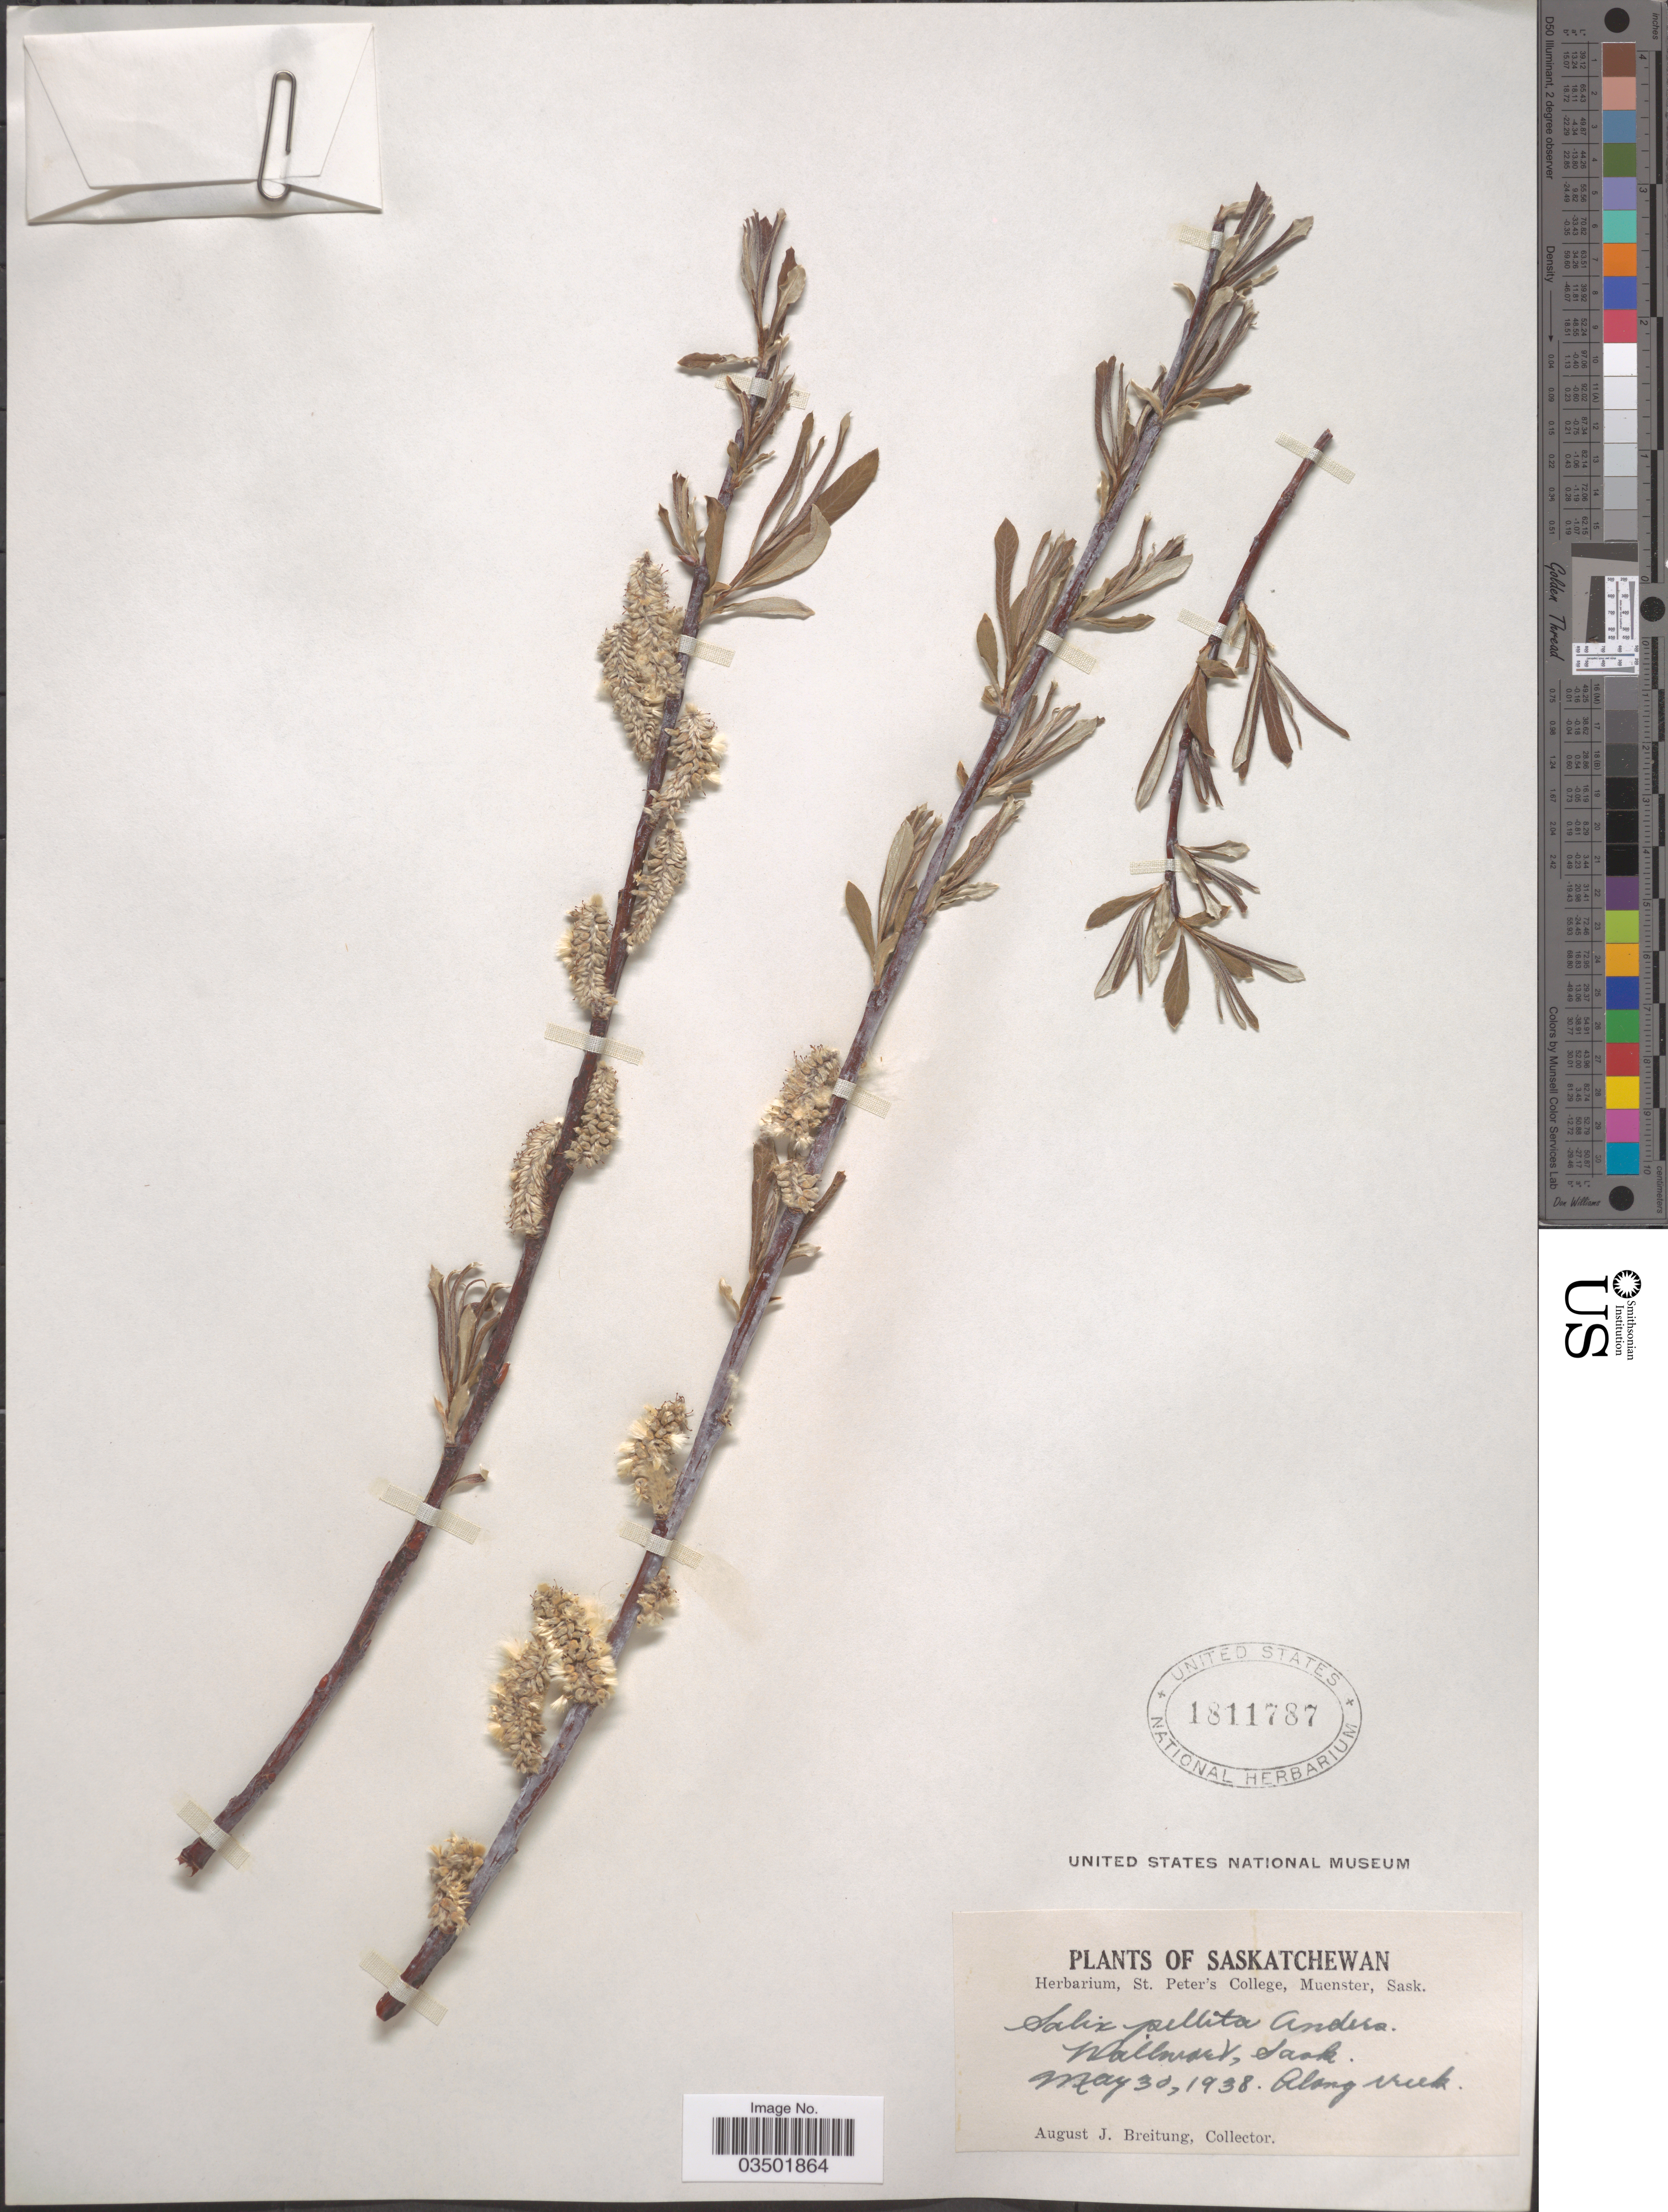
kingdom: Plantae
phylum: Tracheophyta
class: Magnoliopsida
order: Malpighiales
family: Salicaceae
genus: Salix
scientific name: Salix pellita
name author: (Andersson) Bebb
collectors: A. Breitung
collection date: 1938-05-30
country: Canada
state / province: Saskatchewan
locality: Wallwort. Along creek.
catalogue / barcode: US 1811787